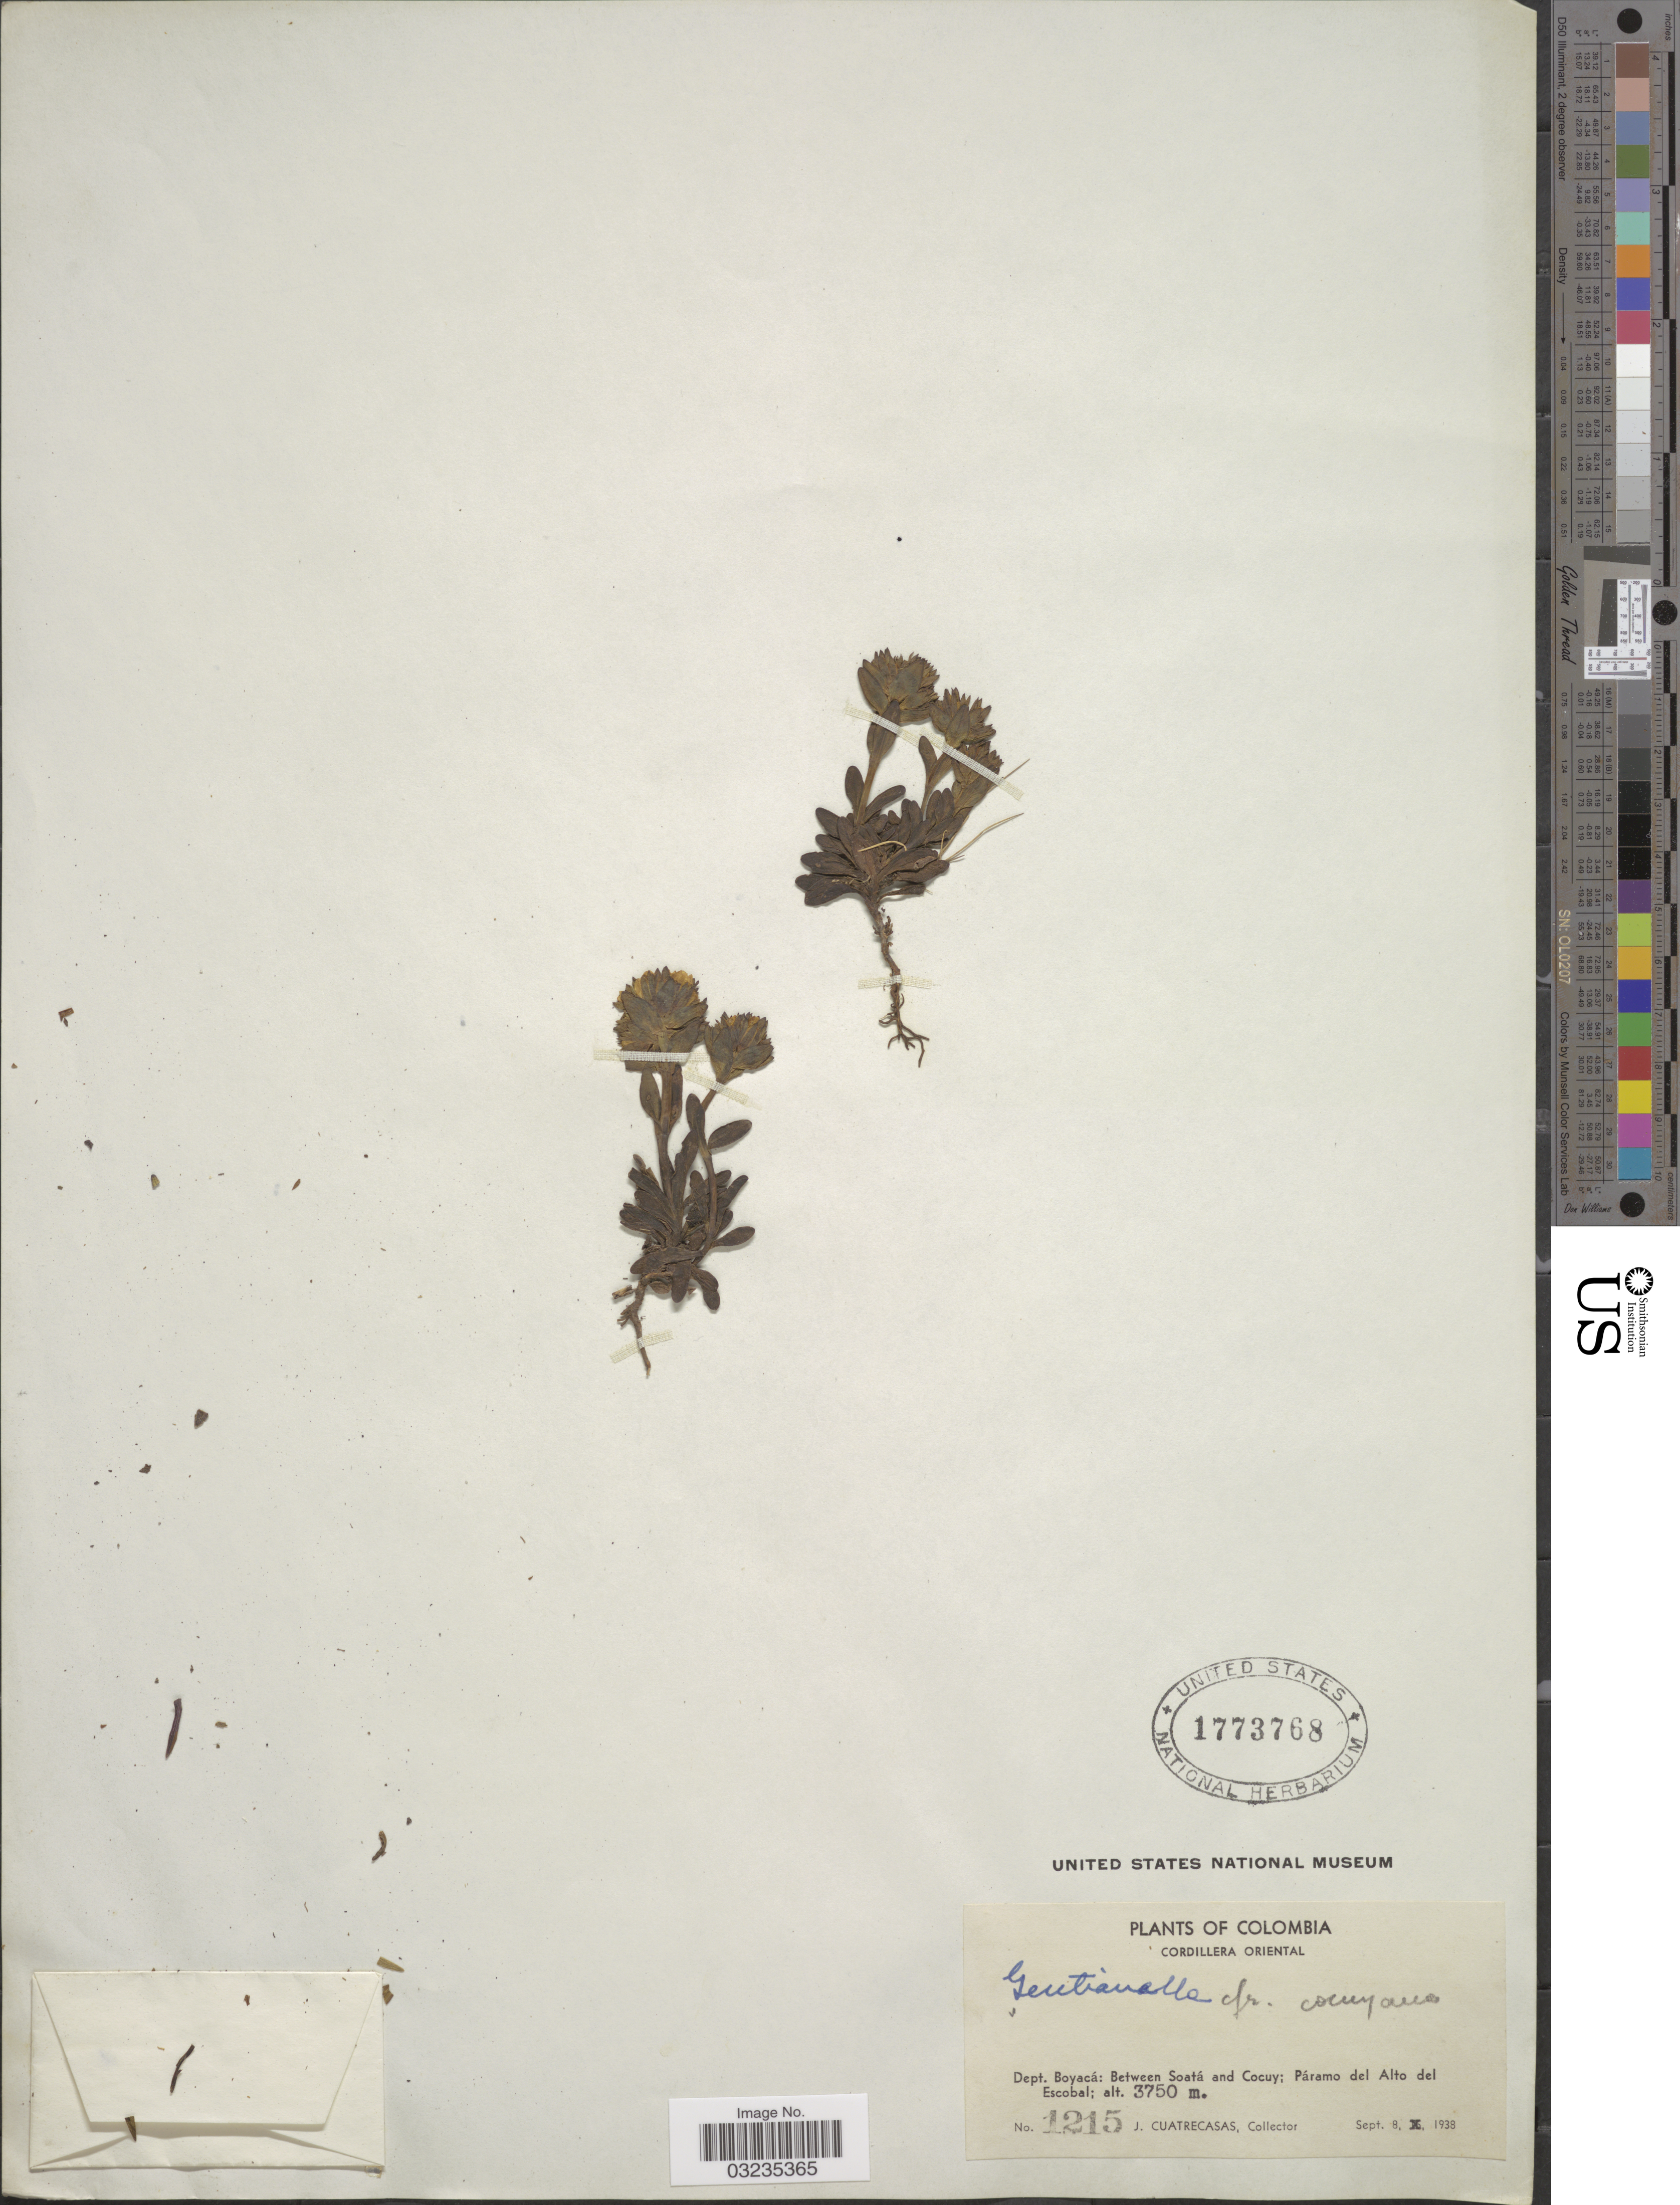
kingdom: Plantae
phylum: Tracheophyta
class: Magnoliopsida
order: Gentianales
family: Gentianaceae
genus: Gentiana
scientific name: Gentiana sp.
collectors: J. Cuatrecasas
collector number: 1215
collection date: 1938-09-08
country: Colombia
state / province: Boyacá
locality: Cordillera Oriental. Dept. Boyacá: Between Soatá and Cocuy; Páramo del Alto del Escobal.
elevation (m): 3750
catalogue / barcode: US 1773768